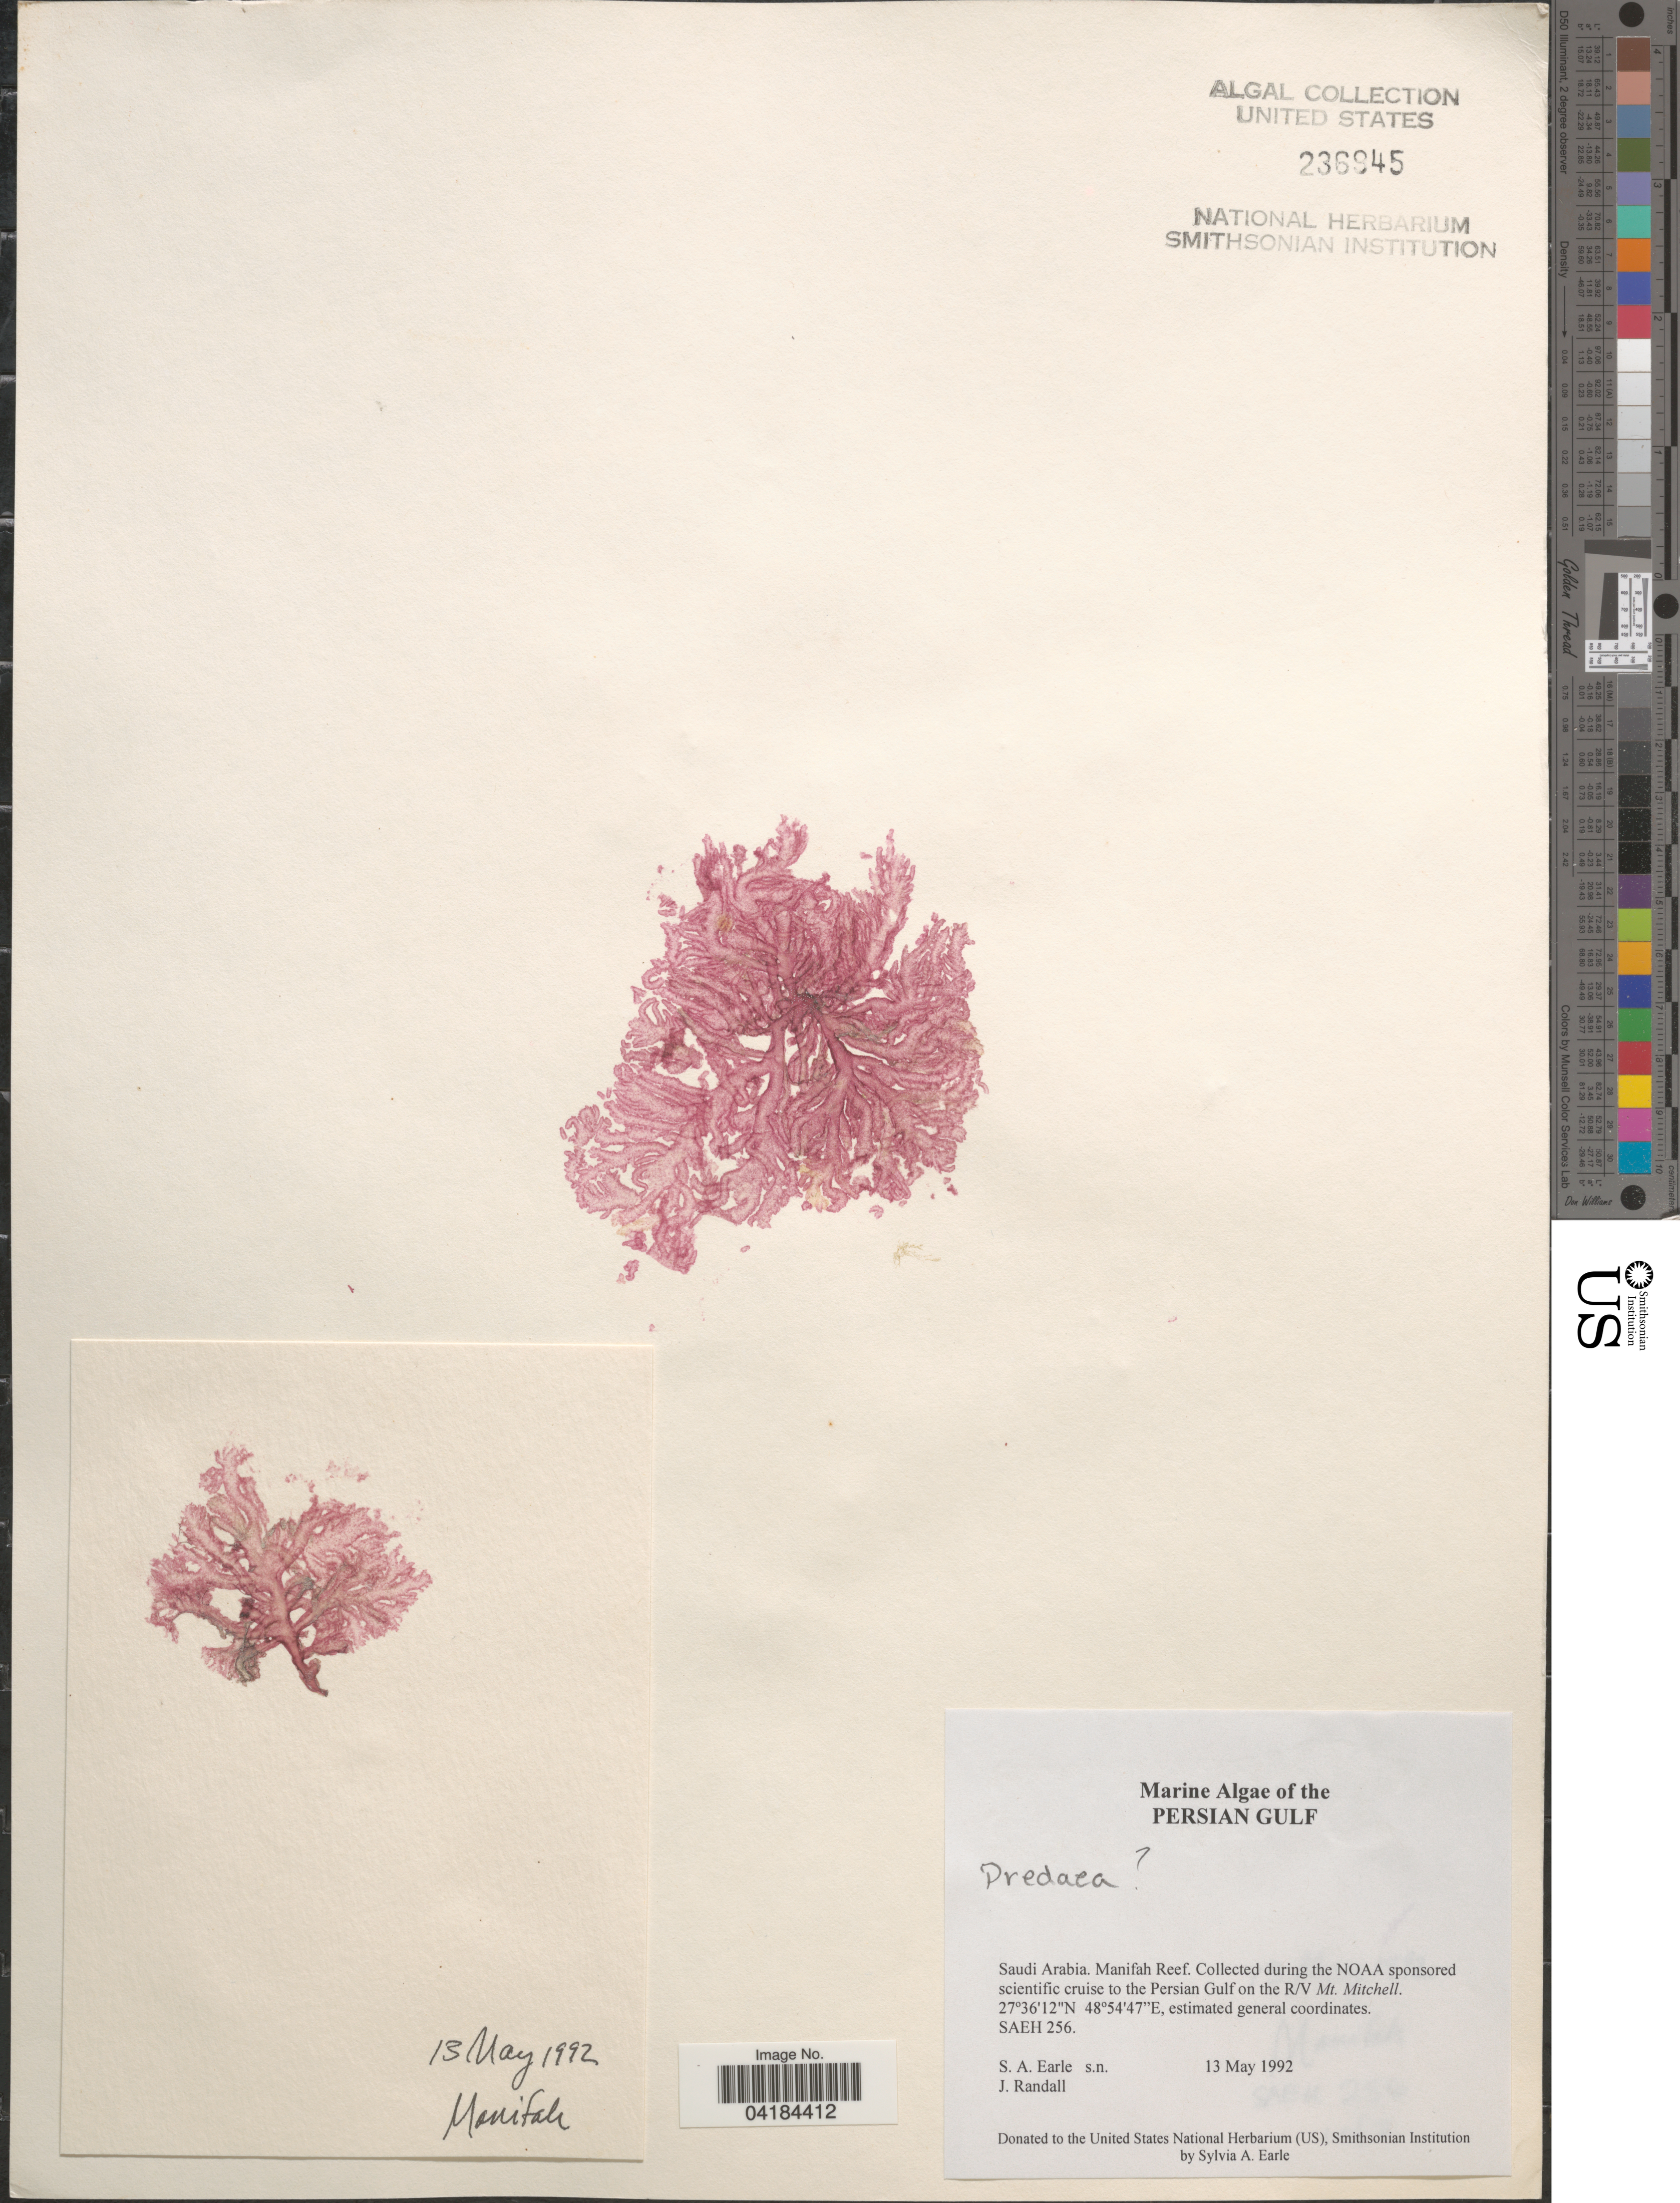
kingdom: Plantae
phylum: Rhodophyta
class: Florideophyceae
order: Nemastomatales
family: Nemastomataceae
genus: Predaea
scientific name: Predaea sp.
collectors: S. A. Earle & J. Randall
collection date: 1992-05-13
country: Saudi Arabia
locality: Persian Gulf. Manifah Reef. Collected during the NOAA sponsored scientific cruise to the Persian Gulf on the R/V Mt. Mitchell. SAEH 256.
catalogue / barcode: US 236945